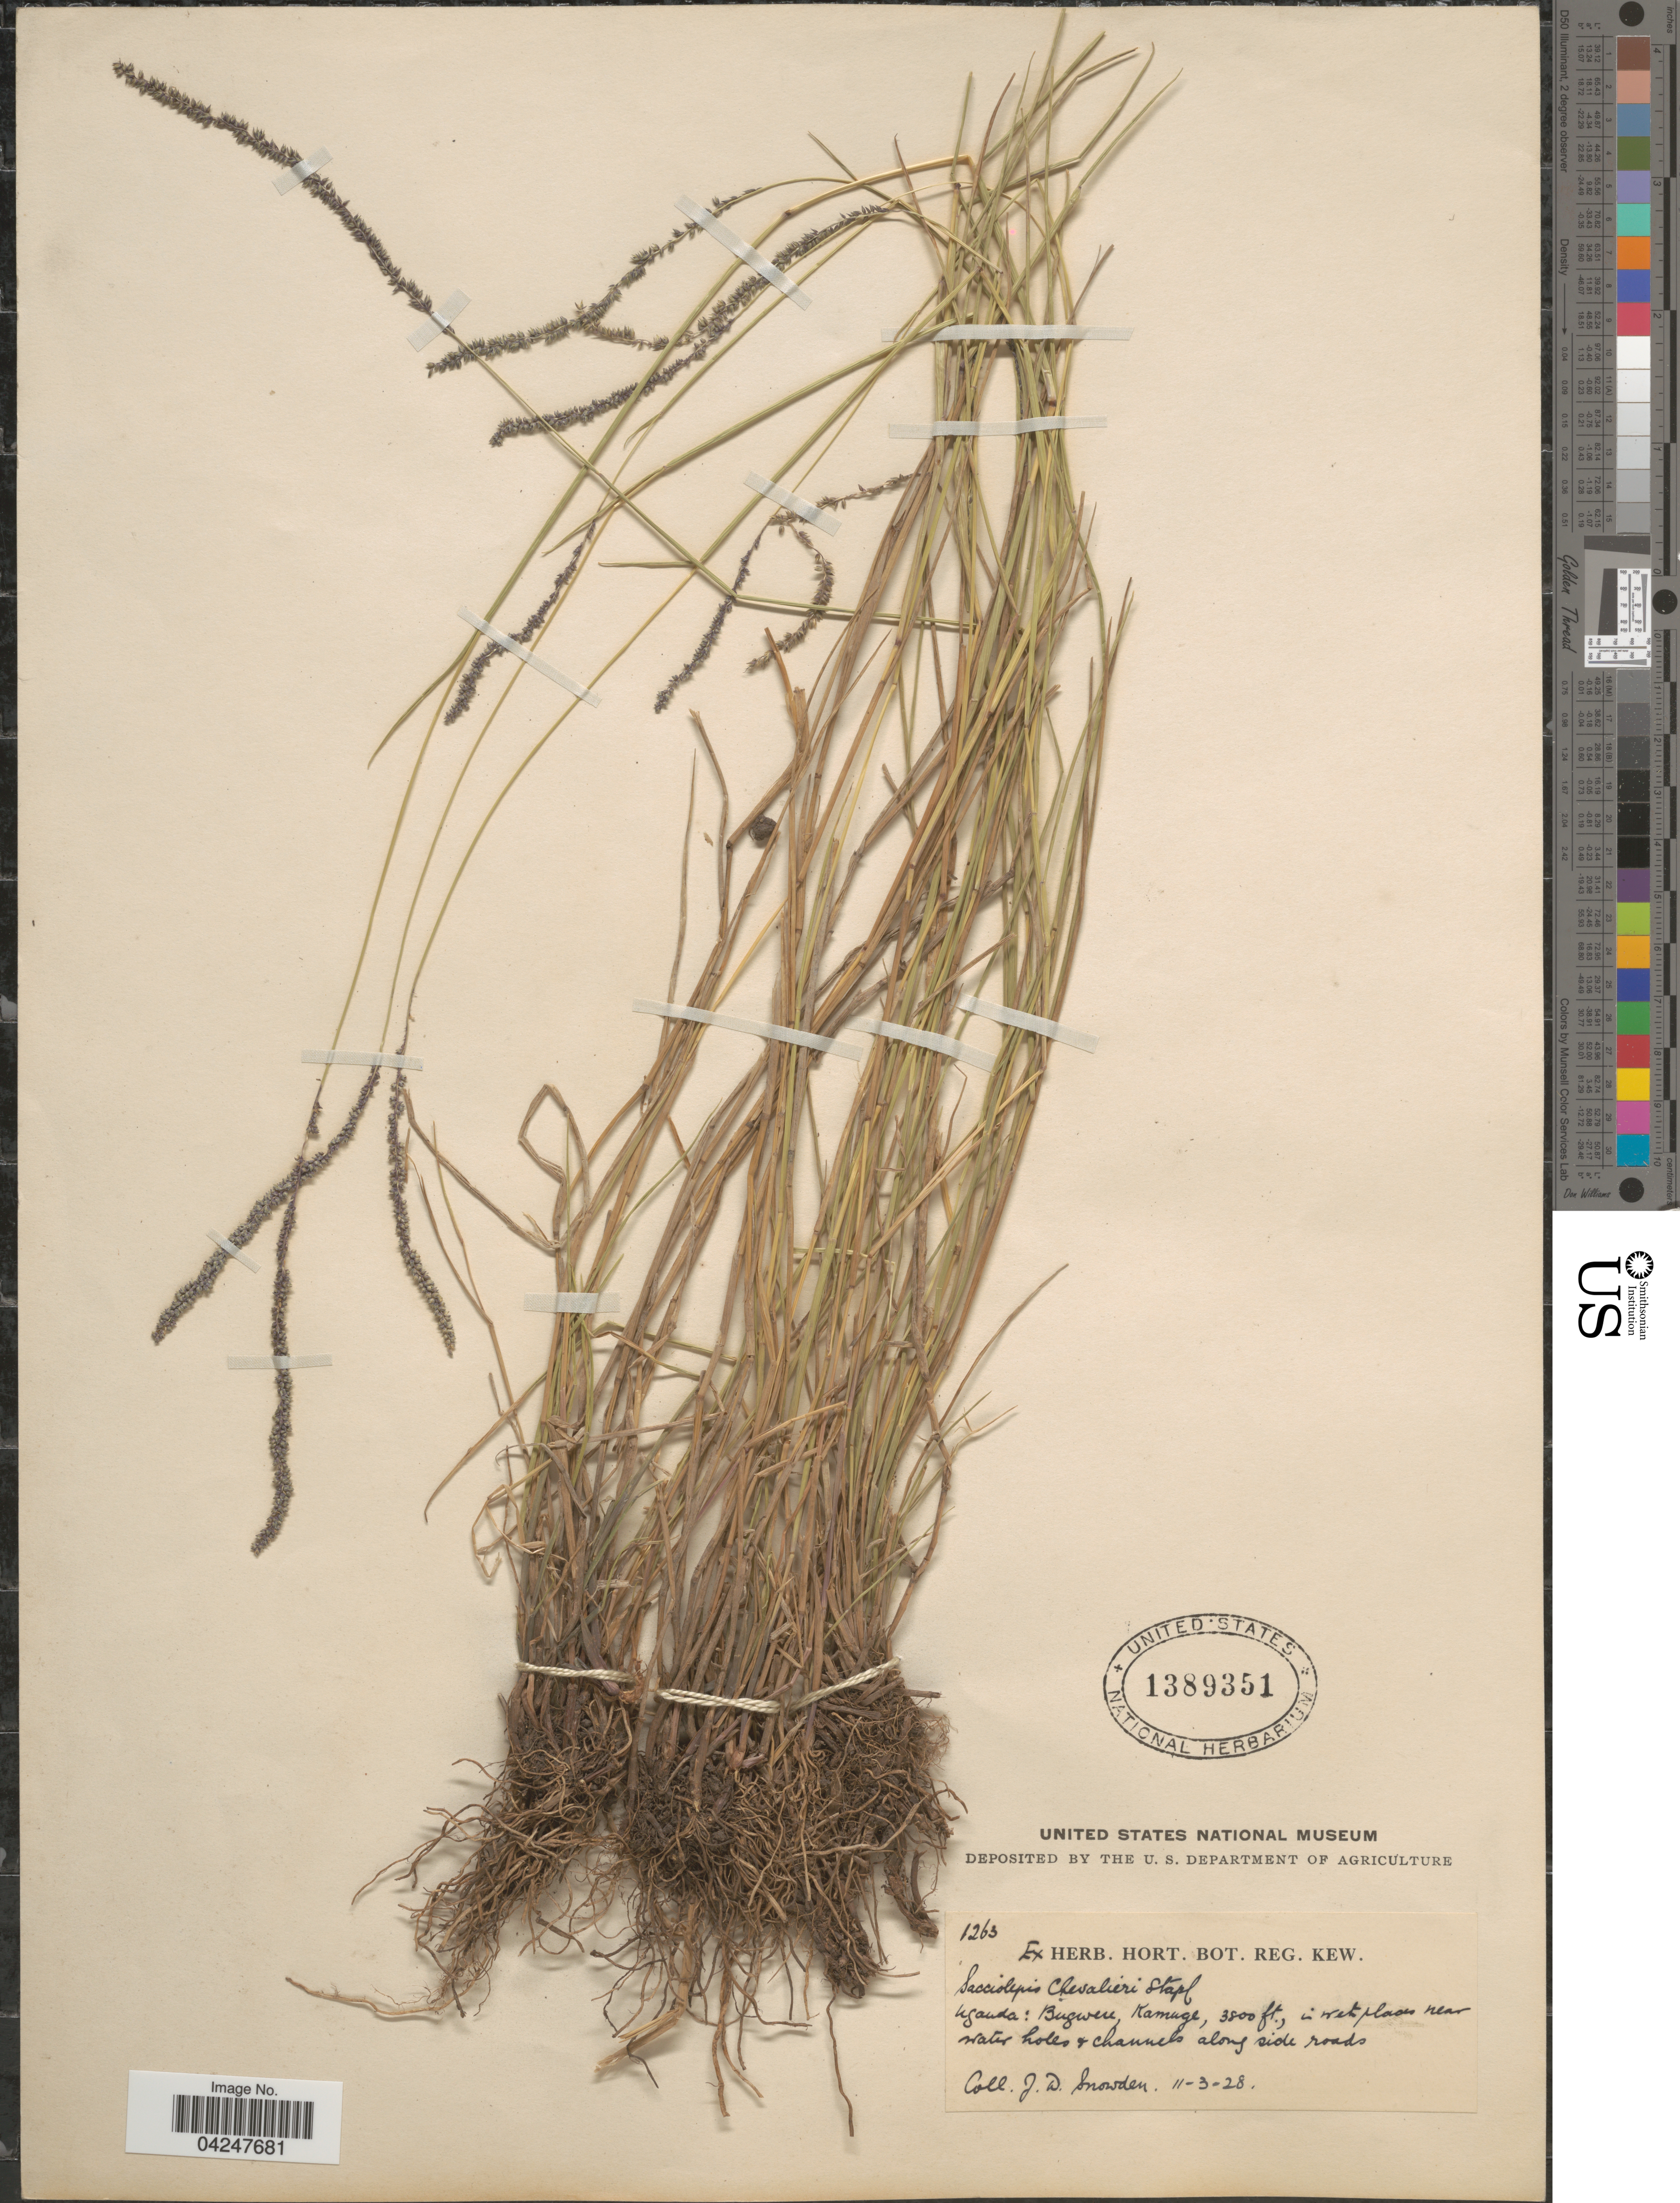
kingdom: Plantae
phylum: Tracheophyta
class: Liliopsida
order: Poales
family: Poaceae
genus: Sacciolepis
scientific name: Sacciolepis chevalieri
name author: Stapf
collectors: J. Snowden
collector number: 1263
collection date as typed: Transcribed d/m/y: 11/3/28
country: Uganda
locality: Bugwere, Kamuge, in wet places near water holes & channels along side roads.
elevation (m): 1158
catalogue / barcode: US 1389351